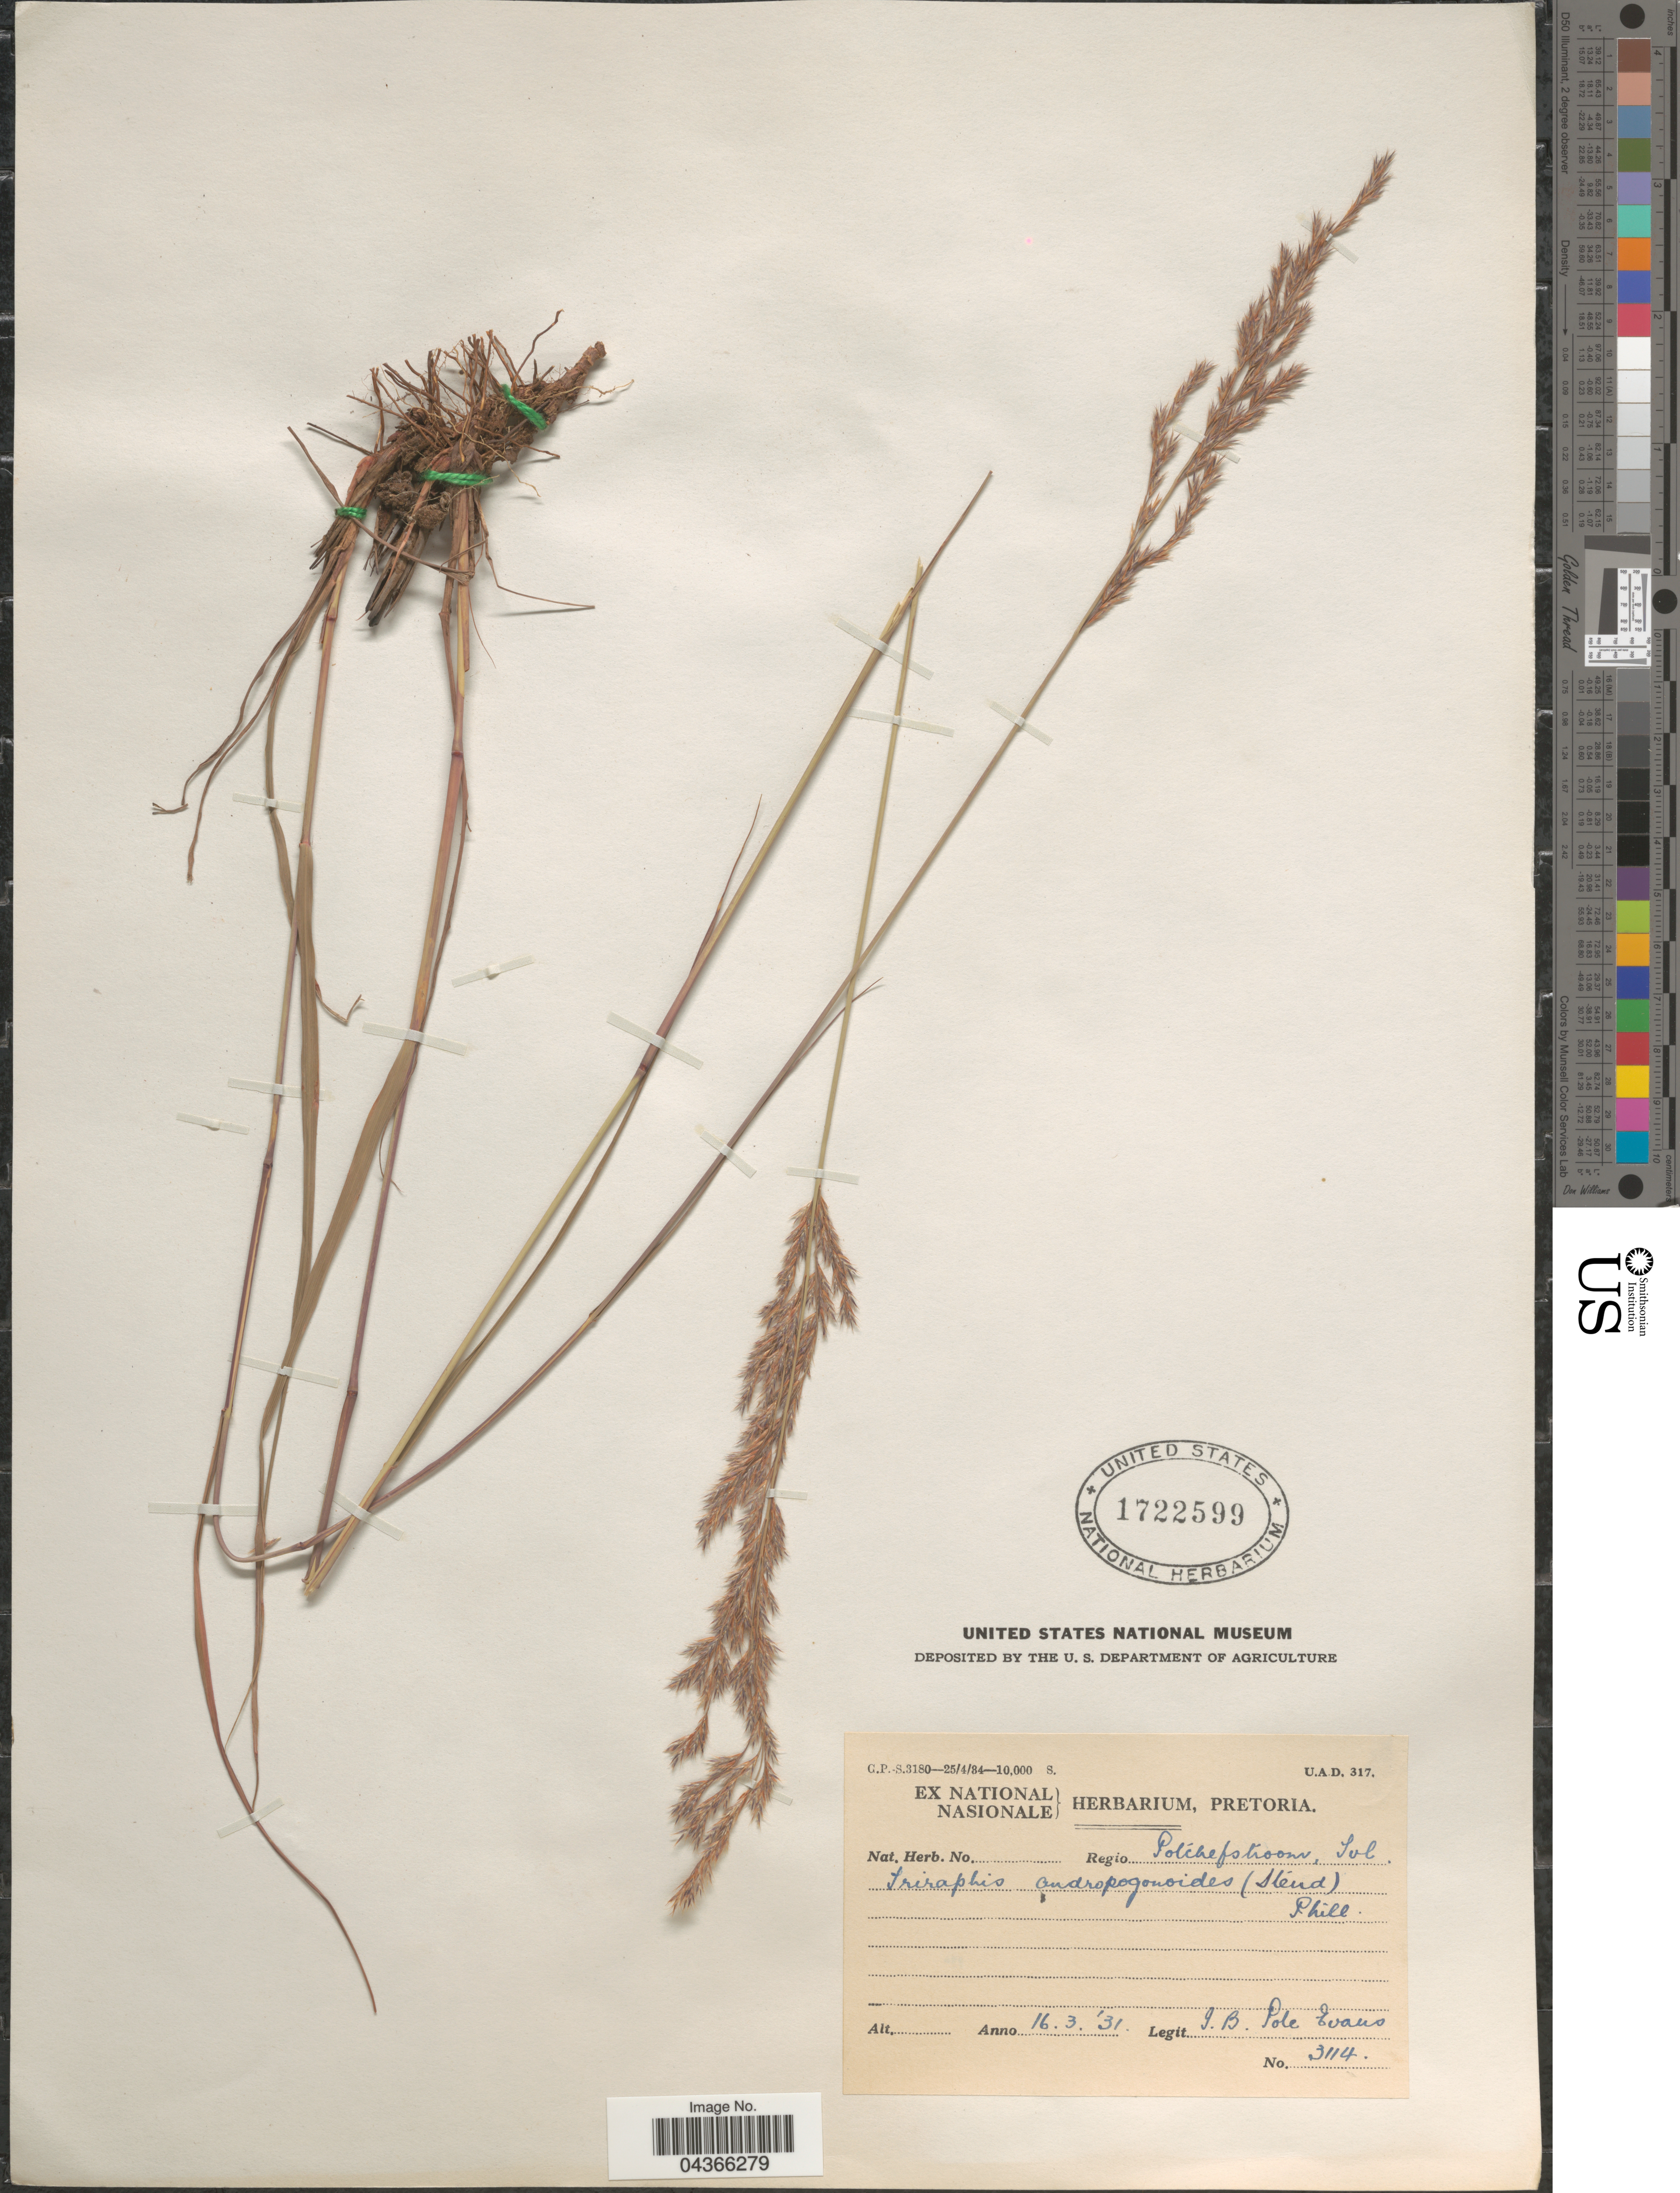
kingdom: Plantae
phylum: Tracheophyta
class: Liliopsida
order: Poales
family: Poaceae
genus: Triraphis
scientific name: Triraphis andropogonoides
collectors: I. B. Pole-Evans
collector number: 3114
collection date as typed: Transcribed d/m/y: 16/3/31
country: South Africa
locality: Regio Potchefstroom, Tvl.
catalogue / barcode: US 1722599